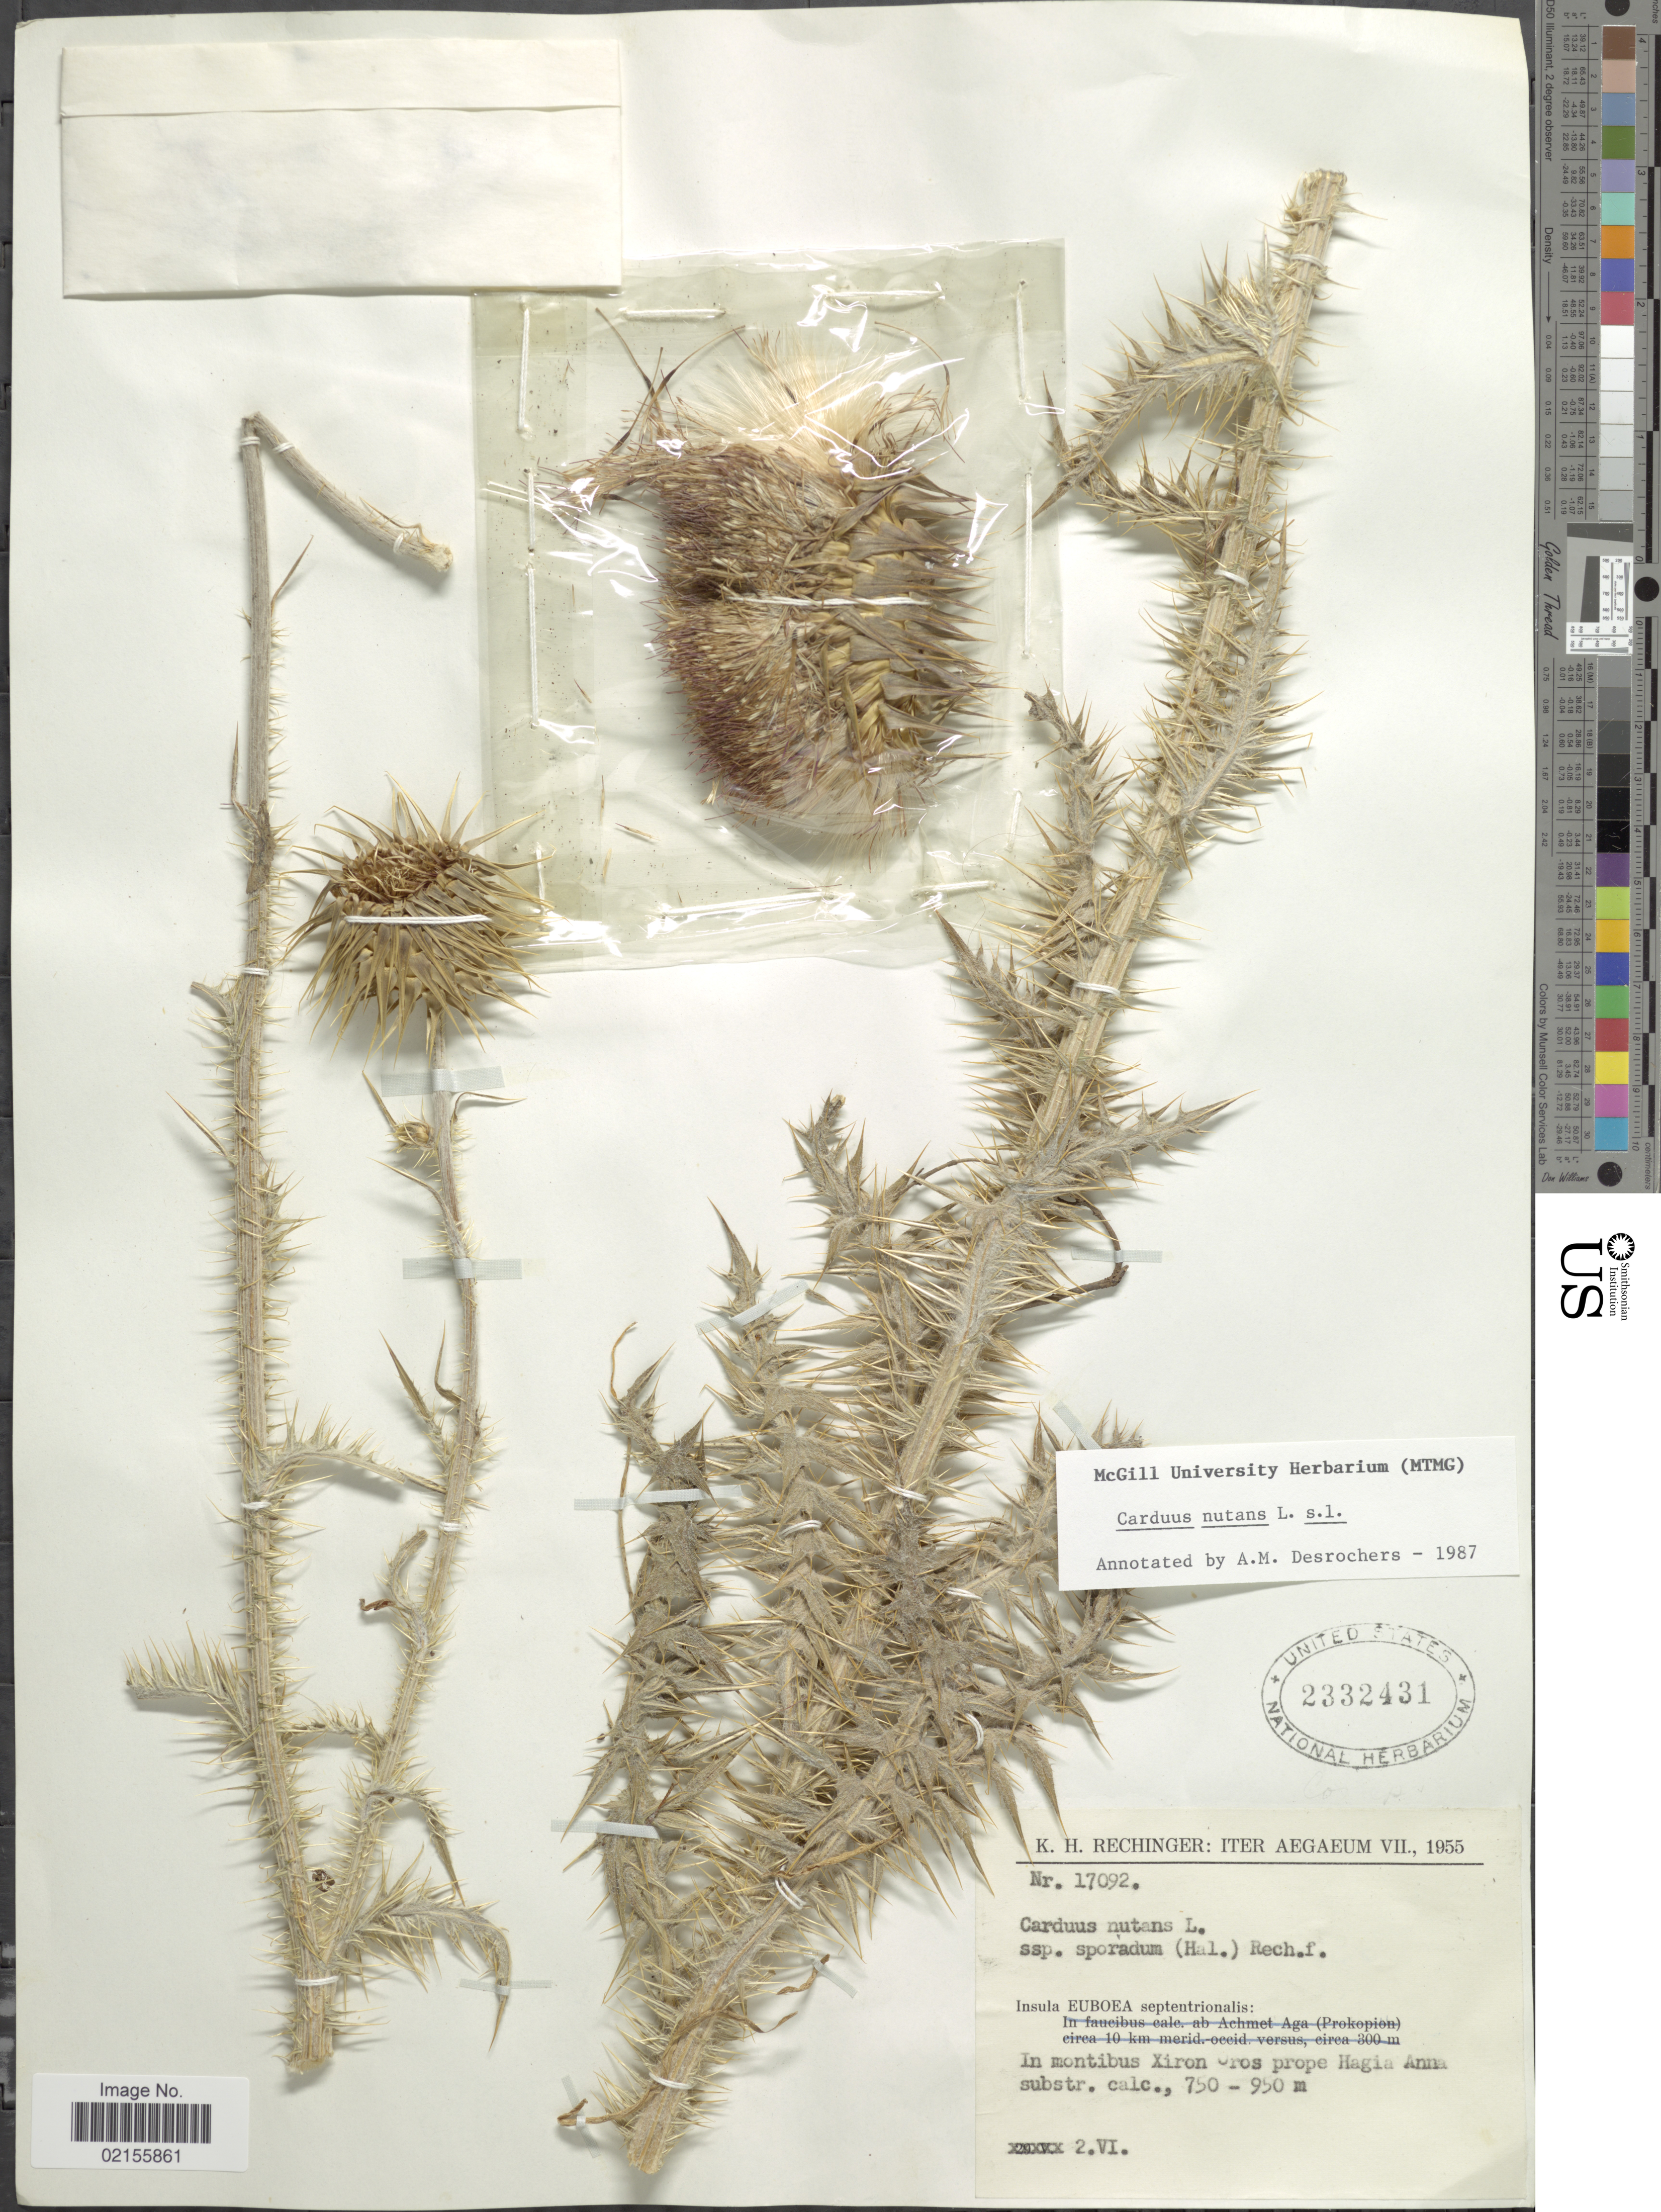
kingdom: Plantae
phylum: Tracheophyta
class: Magnoliopsida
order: Asterales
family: Asteraceae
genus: Carduus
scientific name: Carduus nutans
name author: L.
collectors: K. H. Rechinger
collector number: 17092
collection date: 1955-06-02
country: Greece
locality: Iter Aegaeum, Insula Euboea septentrionalis: In montibus Xiron Oros prope Hagia Anna substr. calc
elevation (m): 750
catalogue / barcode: US 2332431